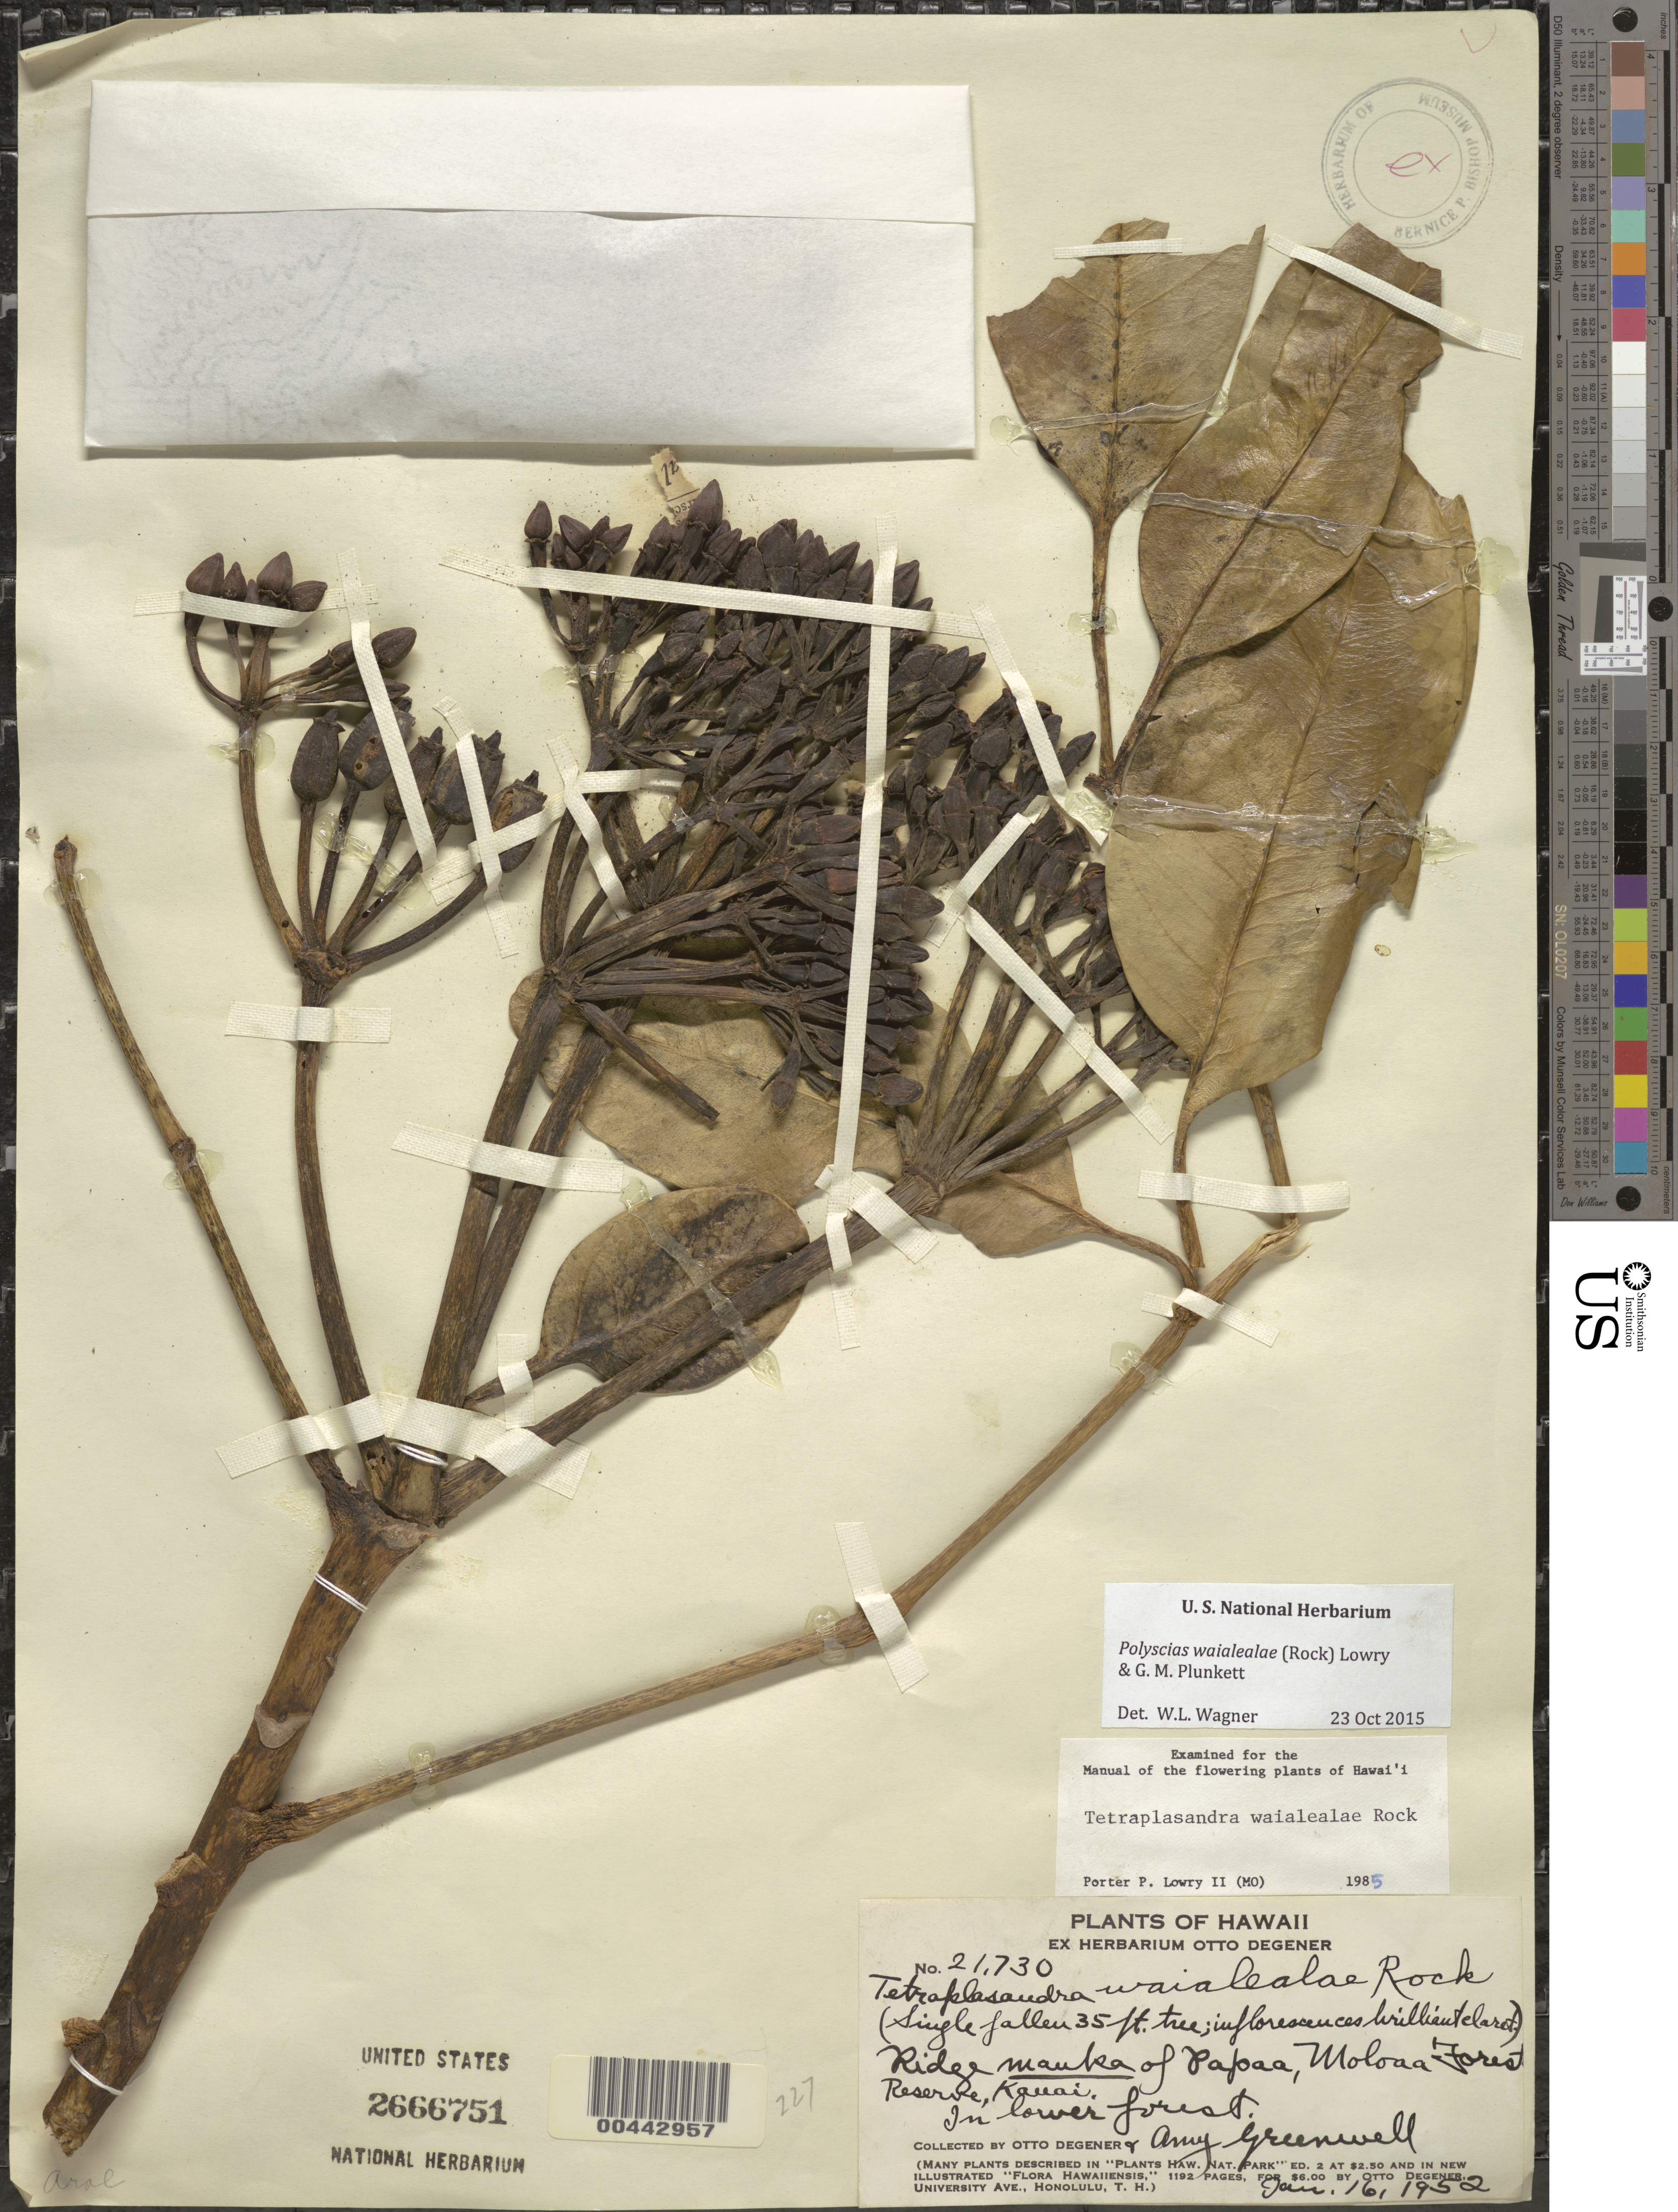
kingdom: Plantae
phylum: Tracheophyta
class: Magnoliopsida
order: Apiales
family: Araliaceae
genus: Polyscias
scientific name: Polyscias waialealae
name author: (Rock) Lowry & G. M. Plunkett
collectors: O. Degener & A. B. Greenwell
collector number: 21730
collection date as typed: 16 Jan 1952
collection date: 1952-01-16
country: United States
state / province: Hawaii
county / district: Kauai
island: Kaua'i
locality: Ridge mauka of Papaa, Moloaa Forest Reserve.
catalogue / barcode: US 2666751